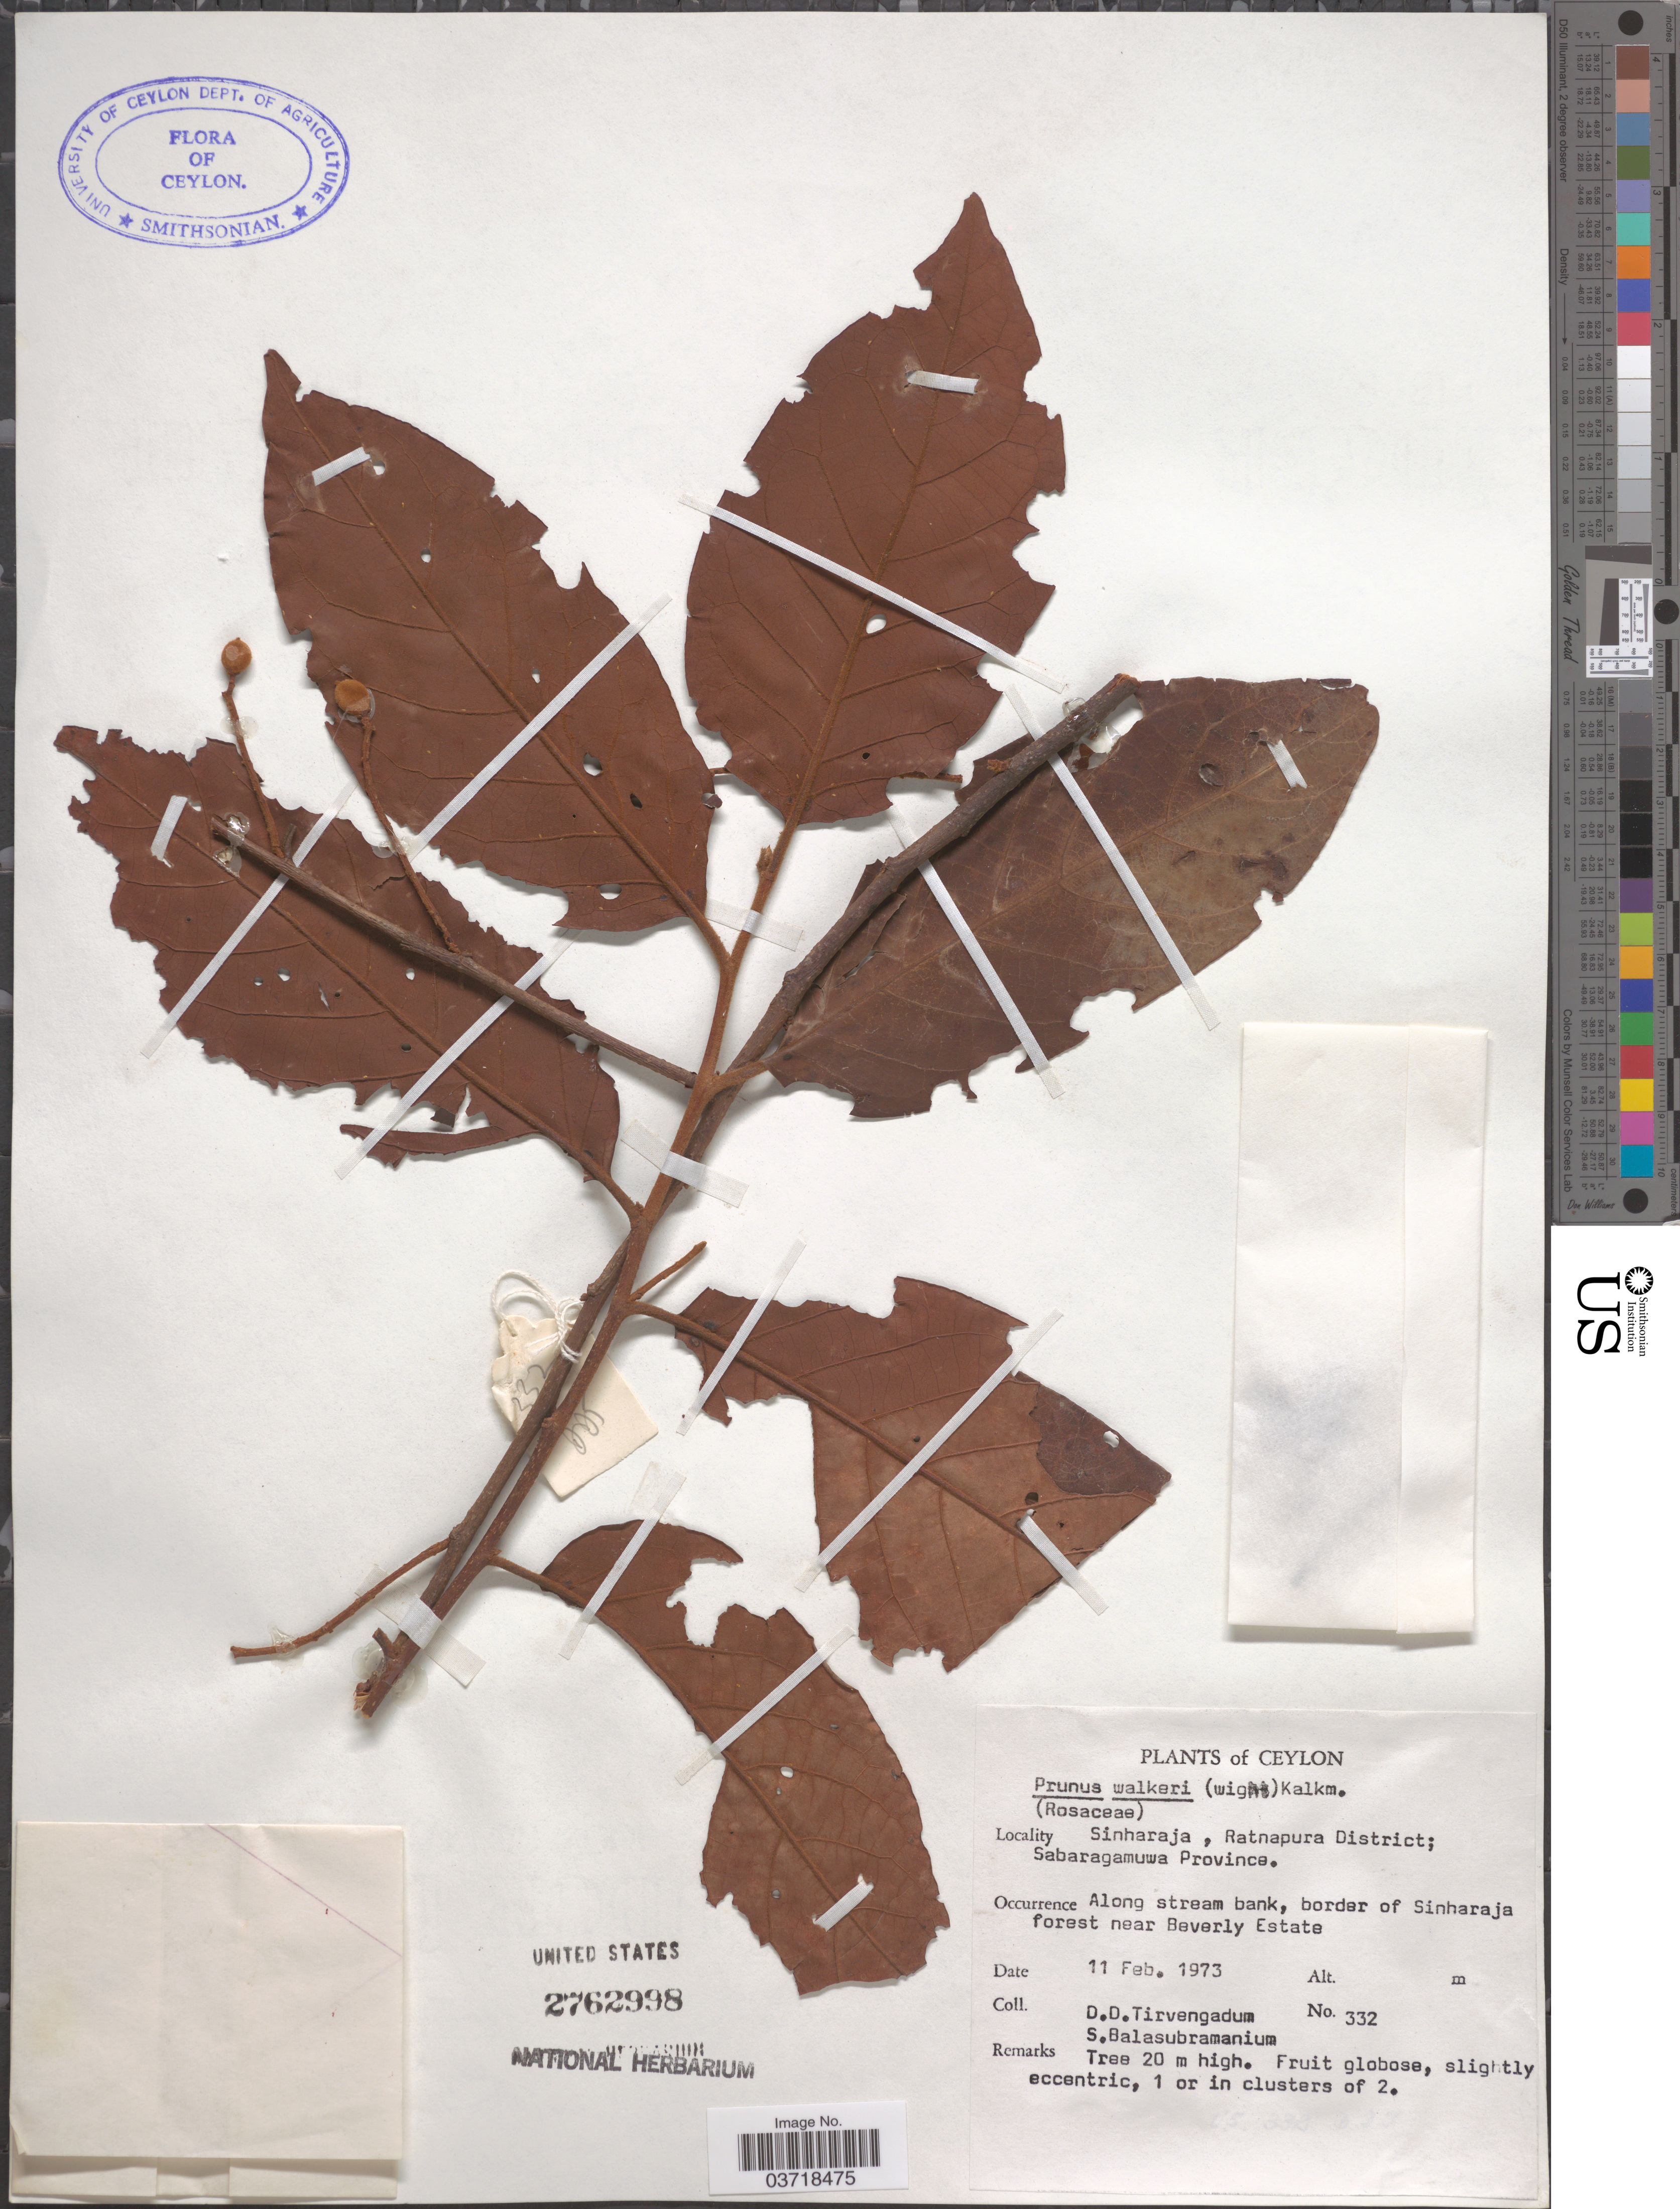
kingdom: Plantae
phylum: Tracheophyta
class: Magnoliopsida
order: Rosales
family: Rosaceae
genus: Prunus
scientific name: Prunus walkeri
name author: (Wight) Kalkman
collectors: D. Tirvengadum & S. Balasubramanium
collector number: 332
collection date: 1973-02-11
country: Sri Lanka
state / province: Sabaragamuwa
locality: Ceylon. Sinharaja, Ratnapura District. Along stream bank, border of Sinharaja forest near Beverly Estate.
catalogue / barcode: US 2762998